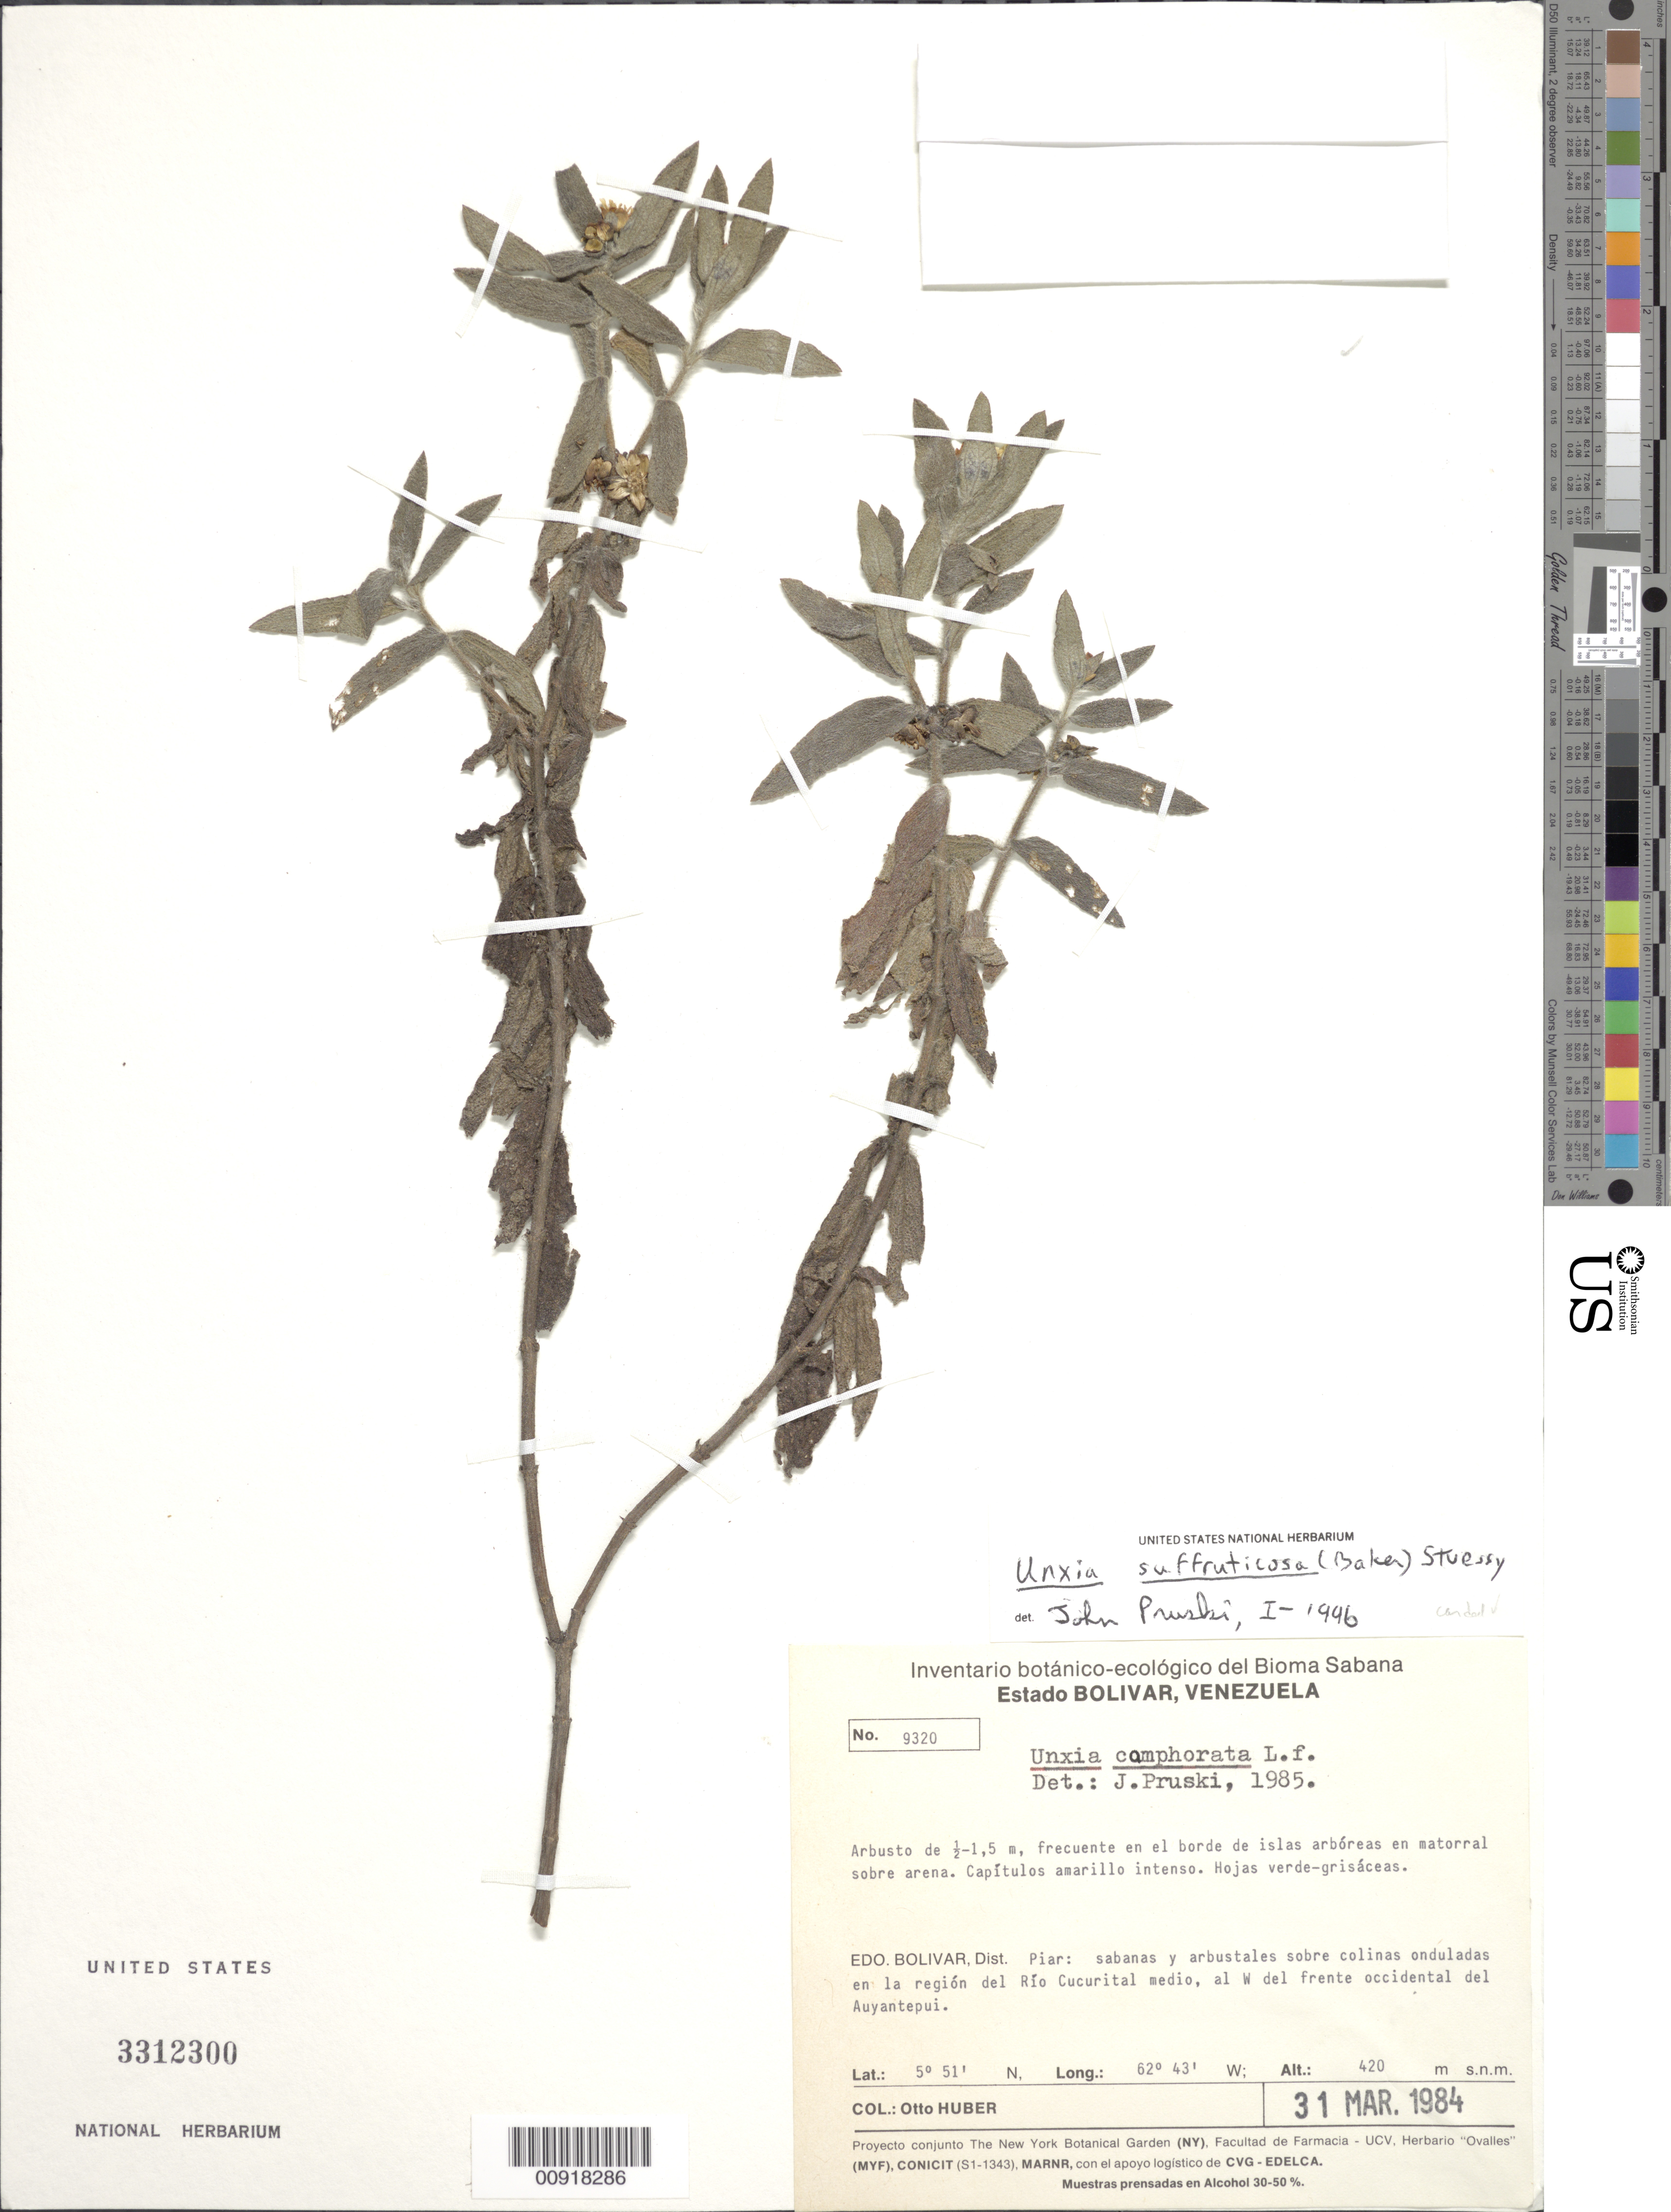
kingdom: Plantae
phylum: Tracheophyta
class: Magnoliopsida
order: Asterales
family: Asteraceae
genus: Unxia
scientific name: Unxia suffruticosa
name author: (Baker) Steussy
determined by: Pruski, J. F.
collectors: O. Huber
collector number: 9320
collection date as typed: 31-Mar-84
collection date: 1984-03-31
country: Venezuela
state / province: Bolívar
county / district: Piar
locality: Río Curcurital, W of Auyantepuí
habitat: Sabanas y arbustales sobre colinas onduladas en la region del río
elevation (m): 420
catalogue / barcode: US 3312300